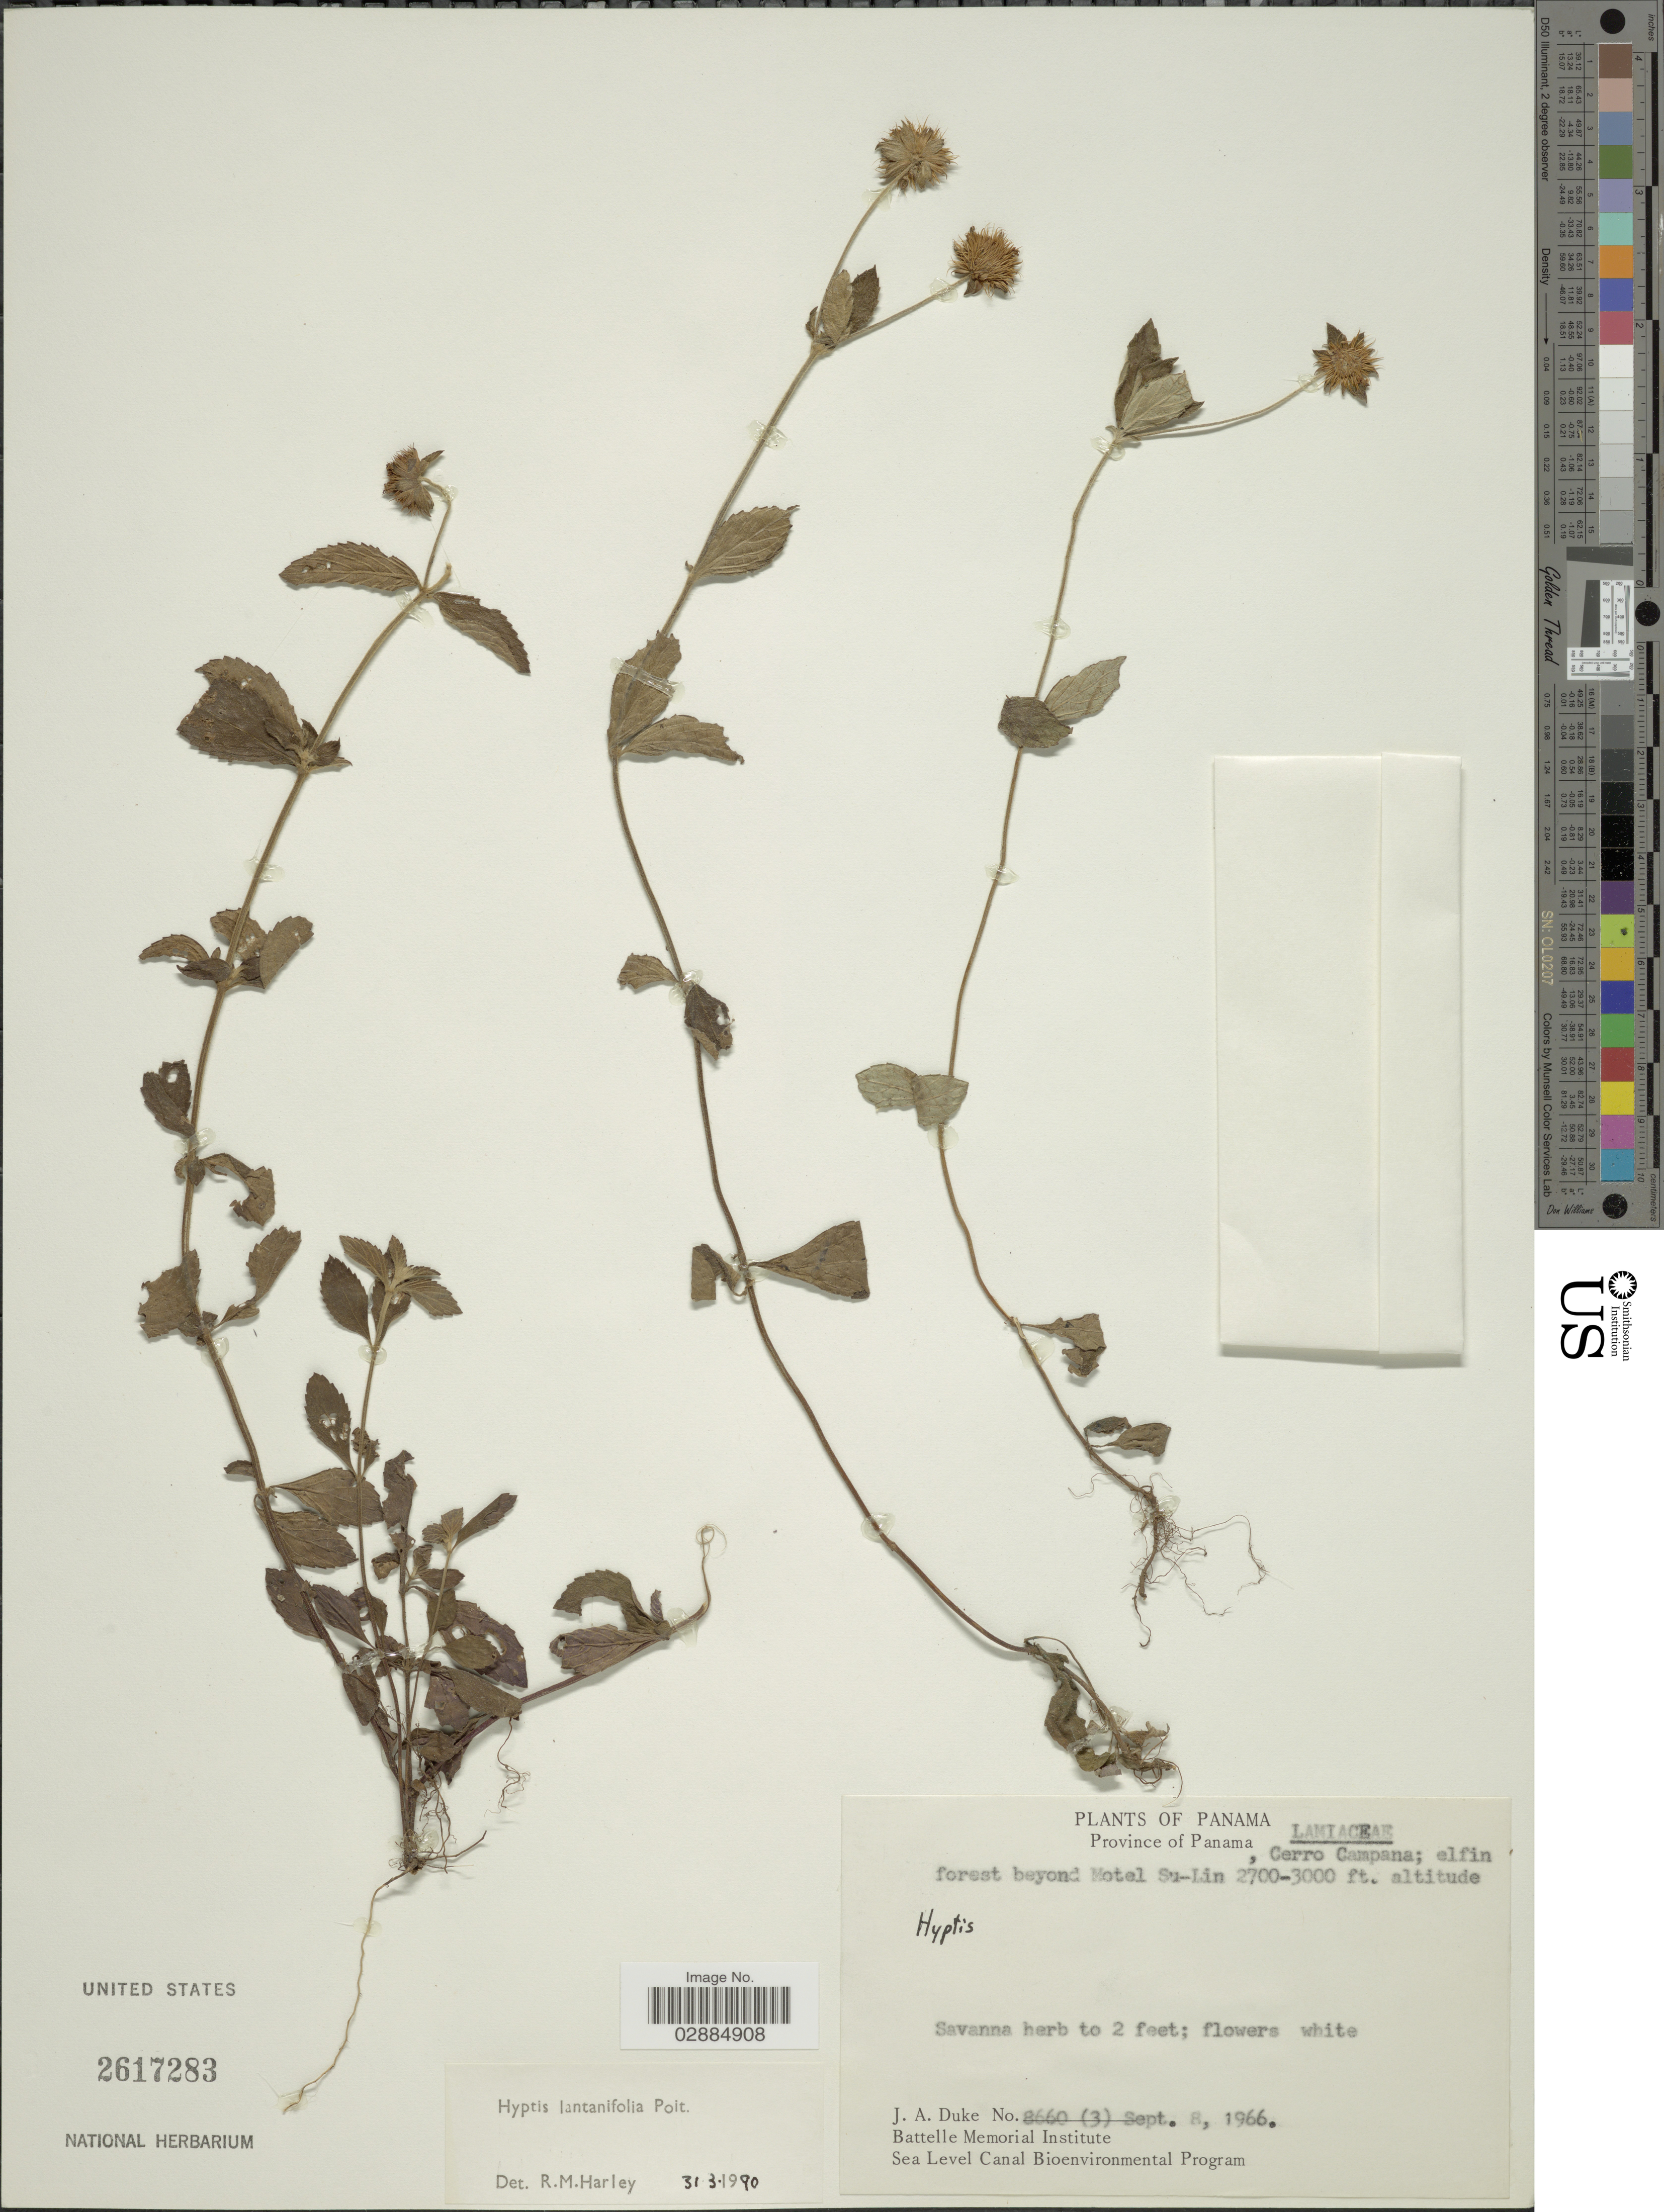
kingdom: Plantae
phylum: Tracheophyta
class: Magnoliopsida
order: Lamiales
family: Lamiaceae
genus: Hyptis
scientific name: Hyptis lantanifolia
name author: Poit.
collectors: J. A. Duke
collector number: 8660 (3)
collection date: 1966-09-08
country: Panama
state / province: Panamá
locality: Cerro Campana, elfin forest beyond Motel Su-Lin.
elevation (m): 823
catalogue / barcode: US 2617283